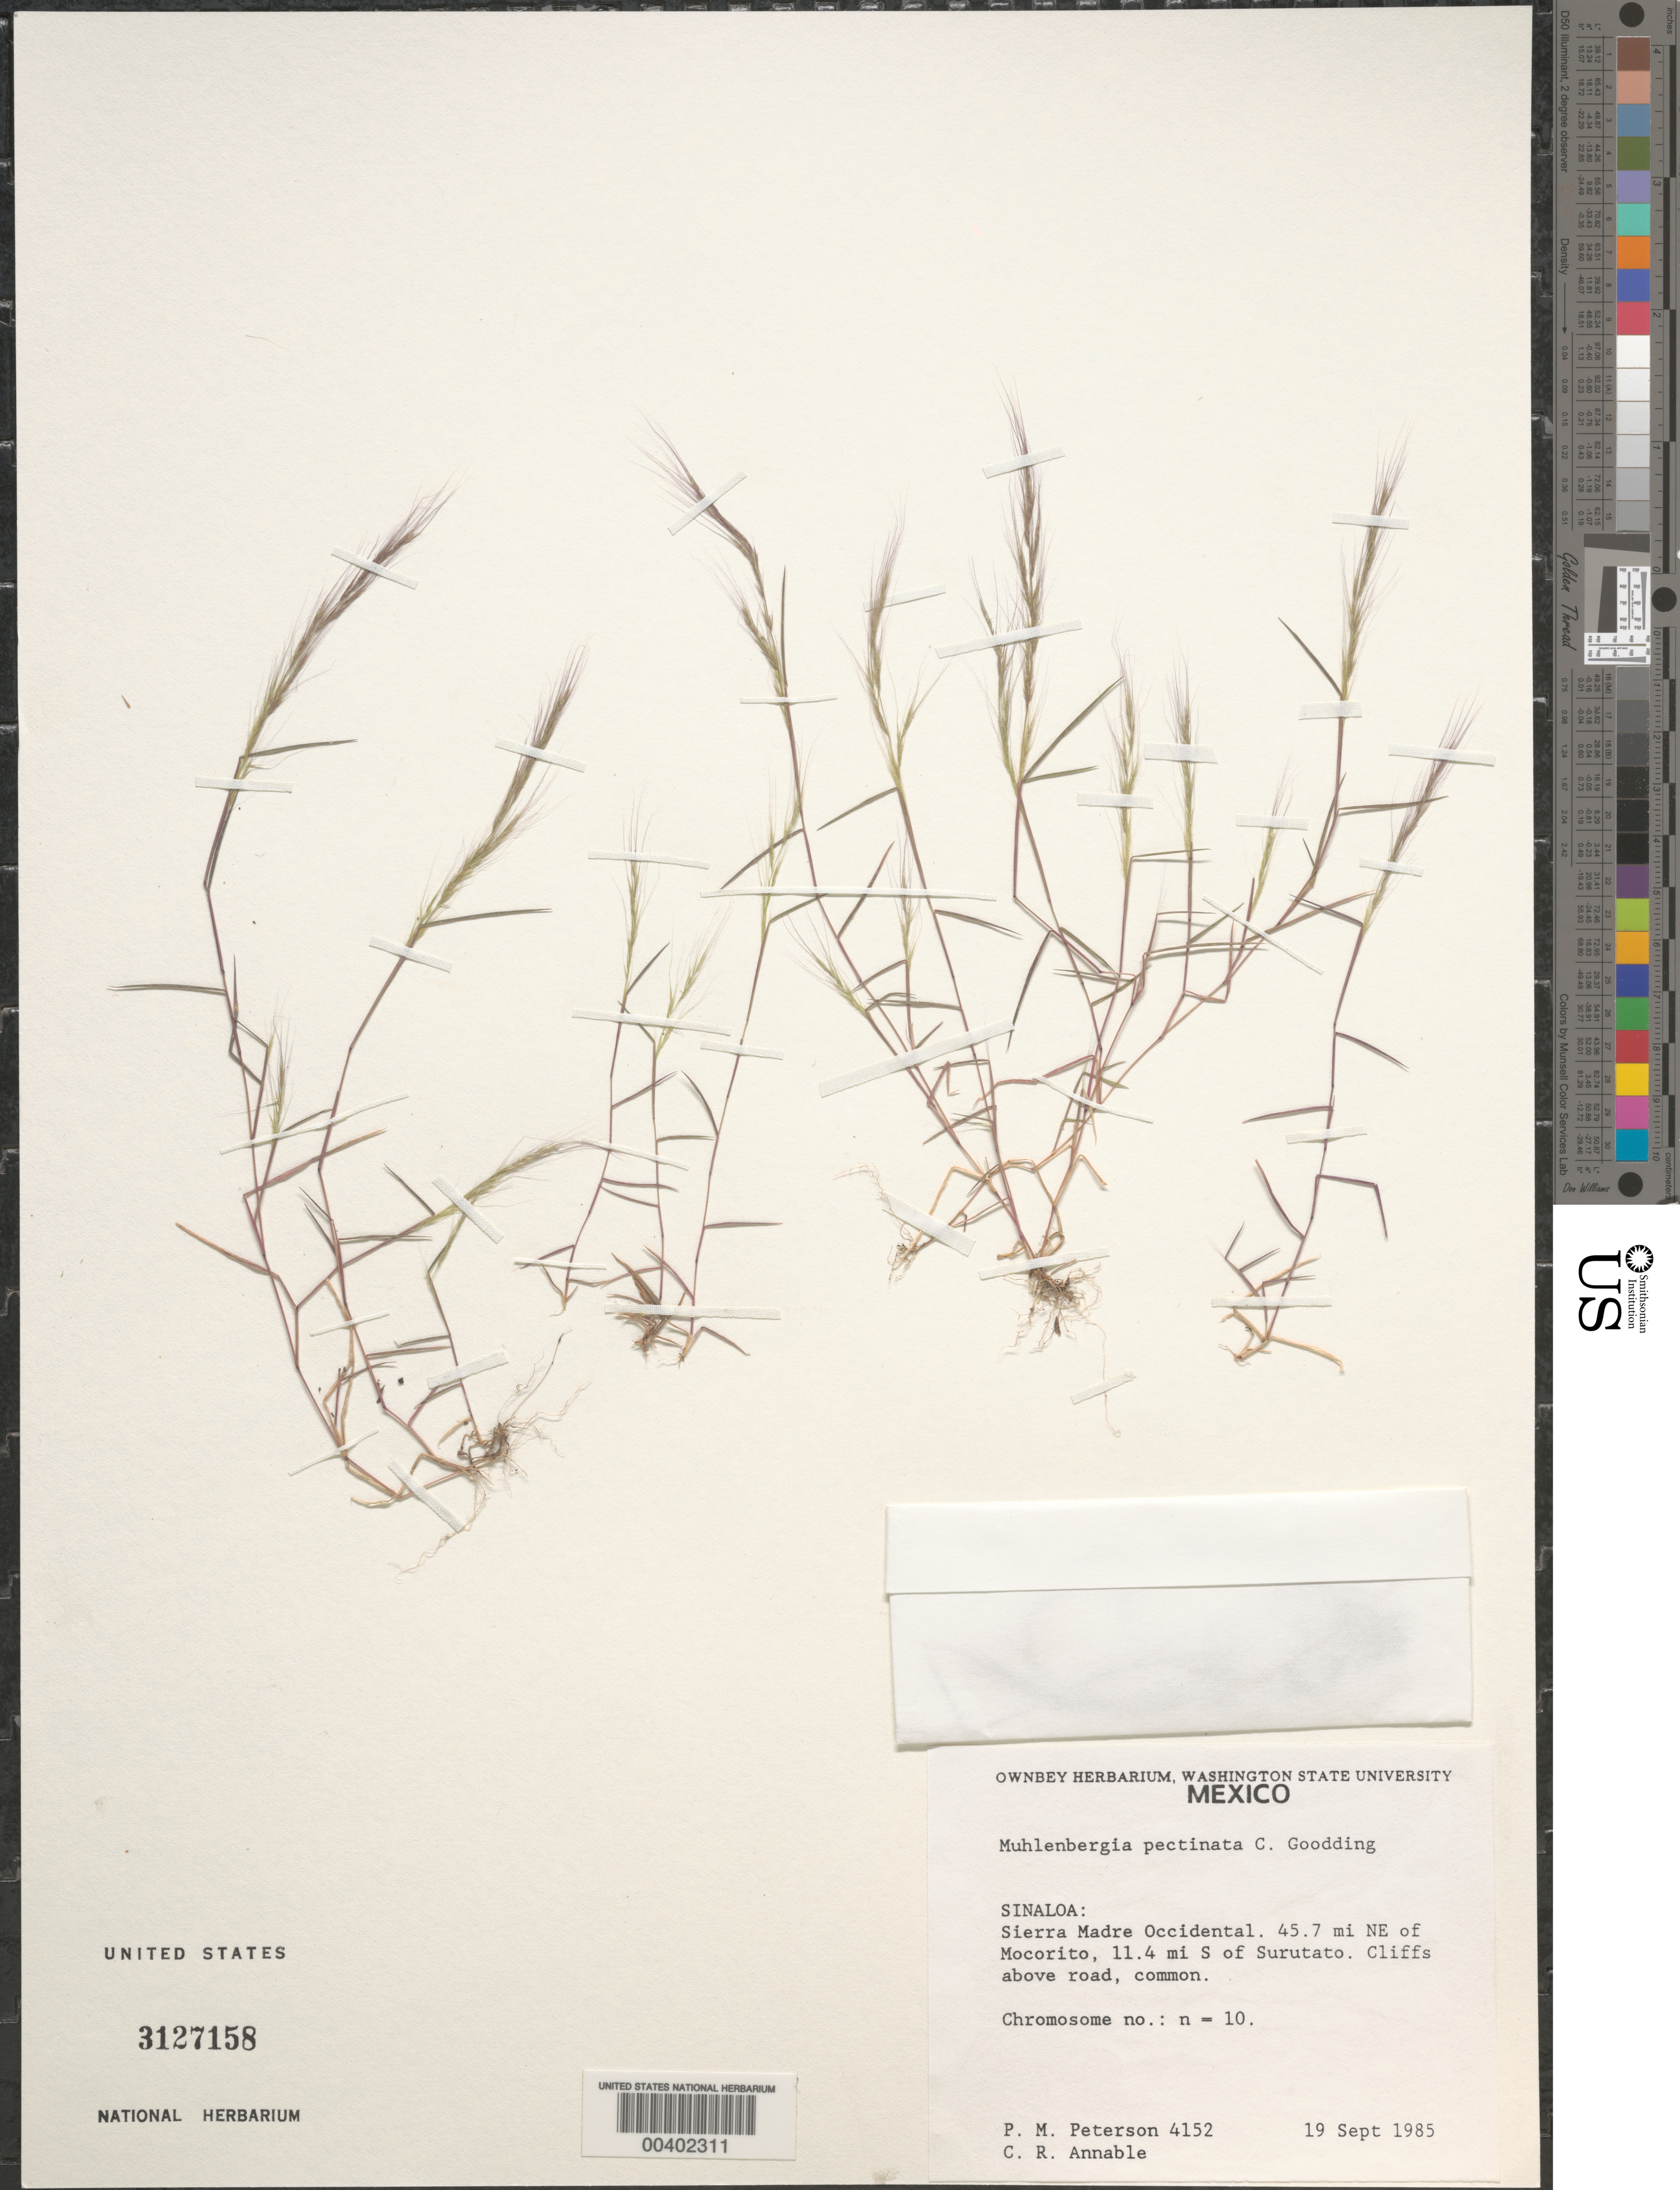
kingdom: Plantae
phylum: Tracheophyta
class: Liliopsida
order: Poales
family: Poaceae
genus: Muhlenbergia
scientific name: Muhlenbergia pectinata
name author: C.O. Goodd.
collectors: P. M. Peterson & C. R. Annable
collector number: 04152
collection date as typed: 19 Sep 1985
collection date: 1985-09-19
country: Mexico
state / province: Sinaloa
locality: Sierra Madre Occidental, 45.7 miles NE of Mocorito, 11.4 miles south of Surutato.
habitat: Cliffs above road.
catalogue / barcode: US 3127158